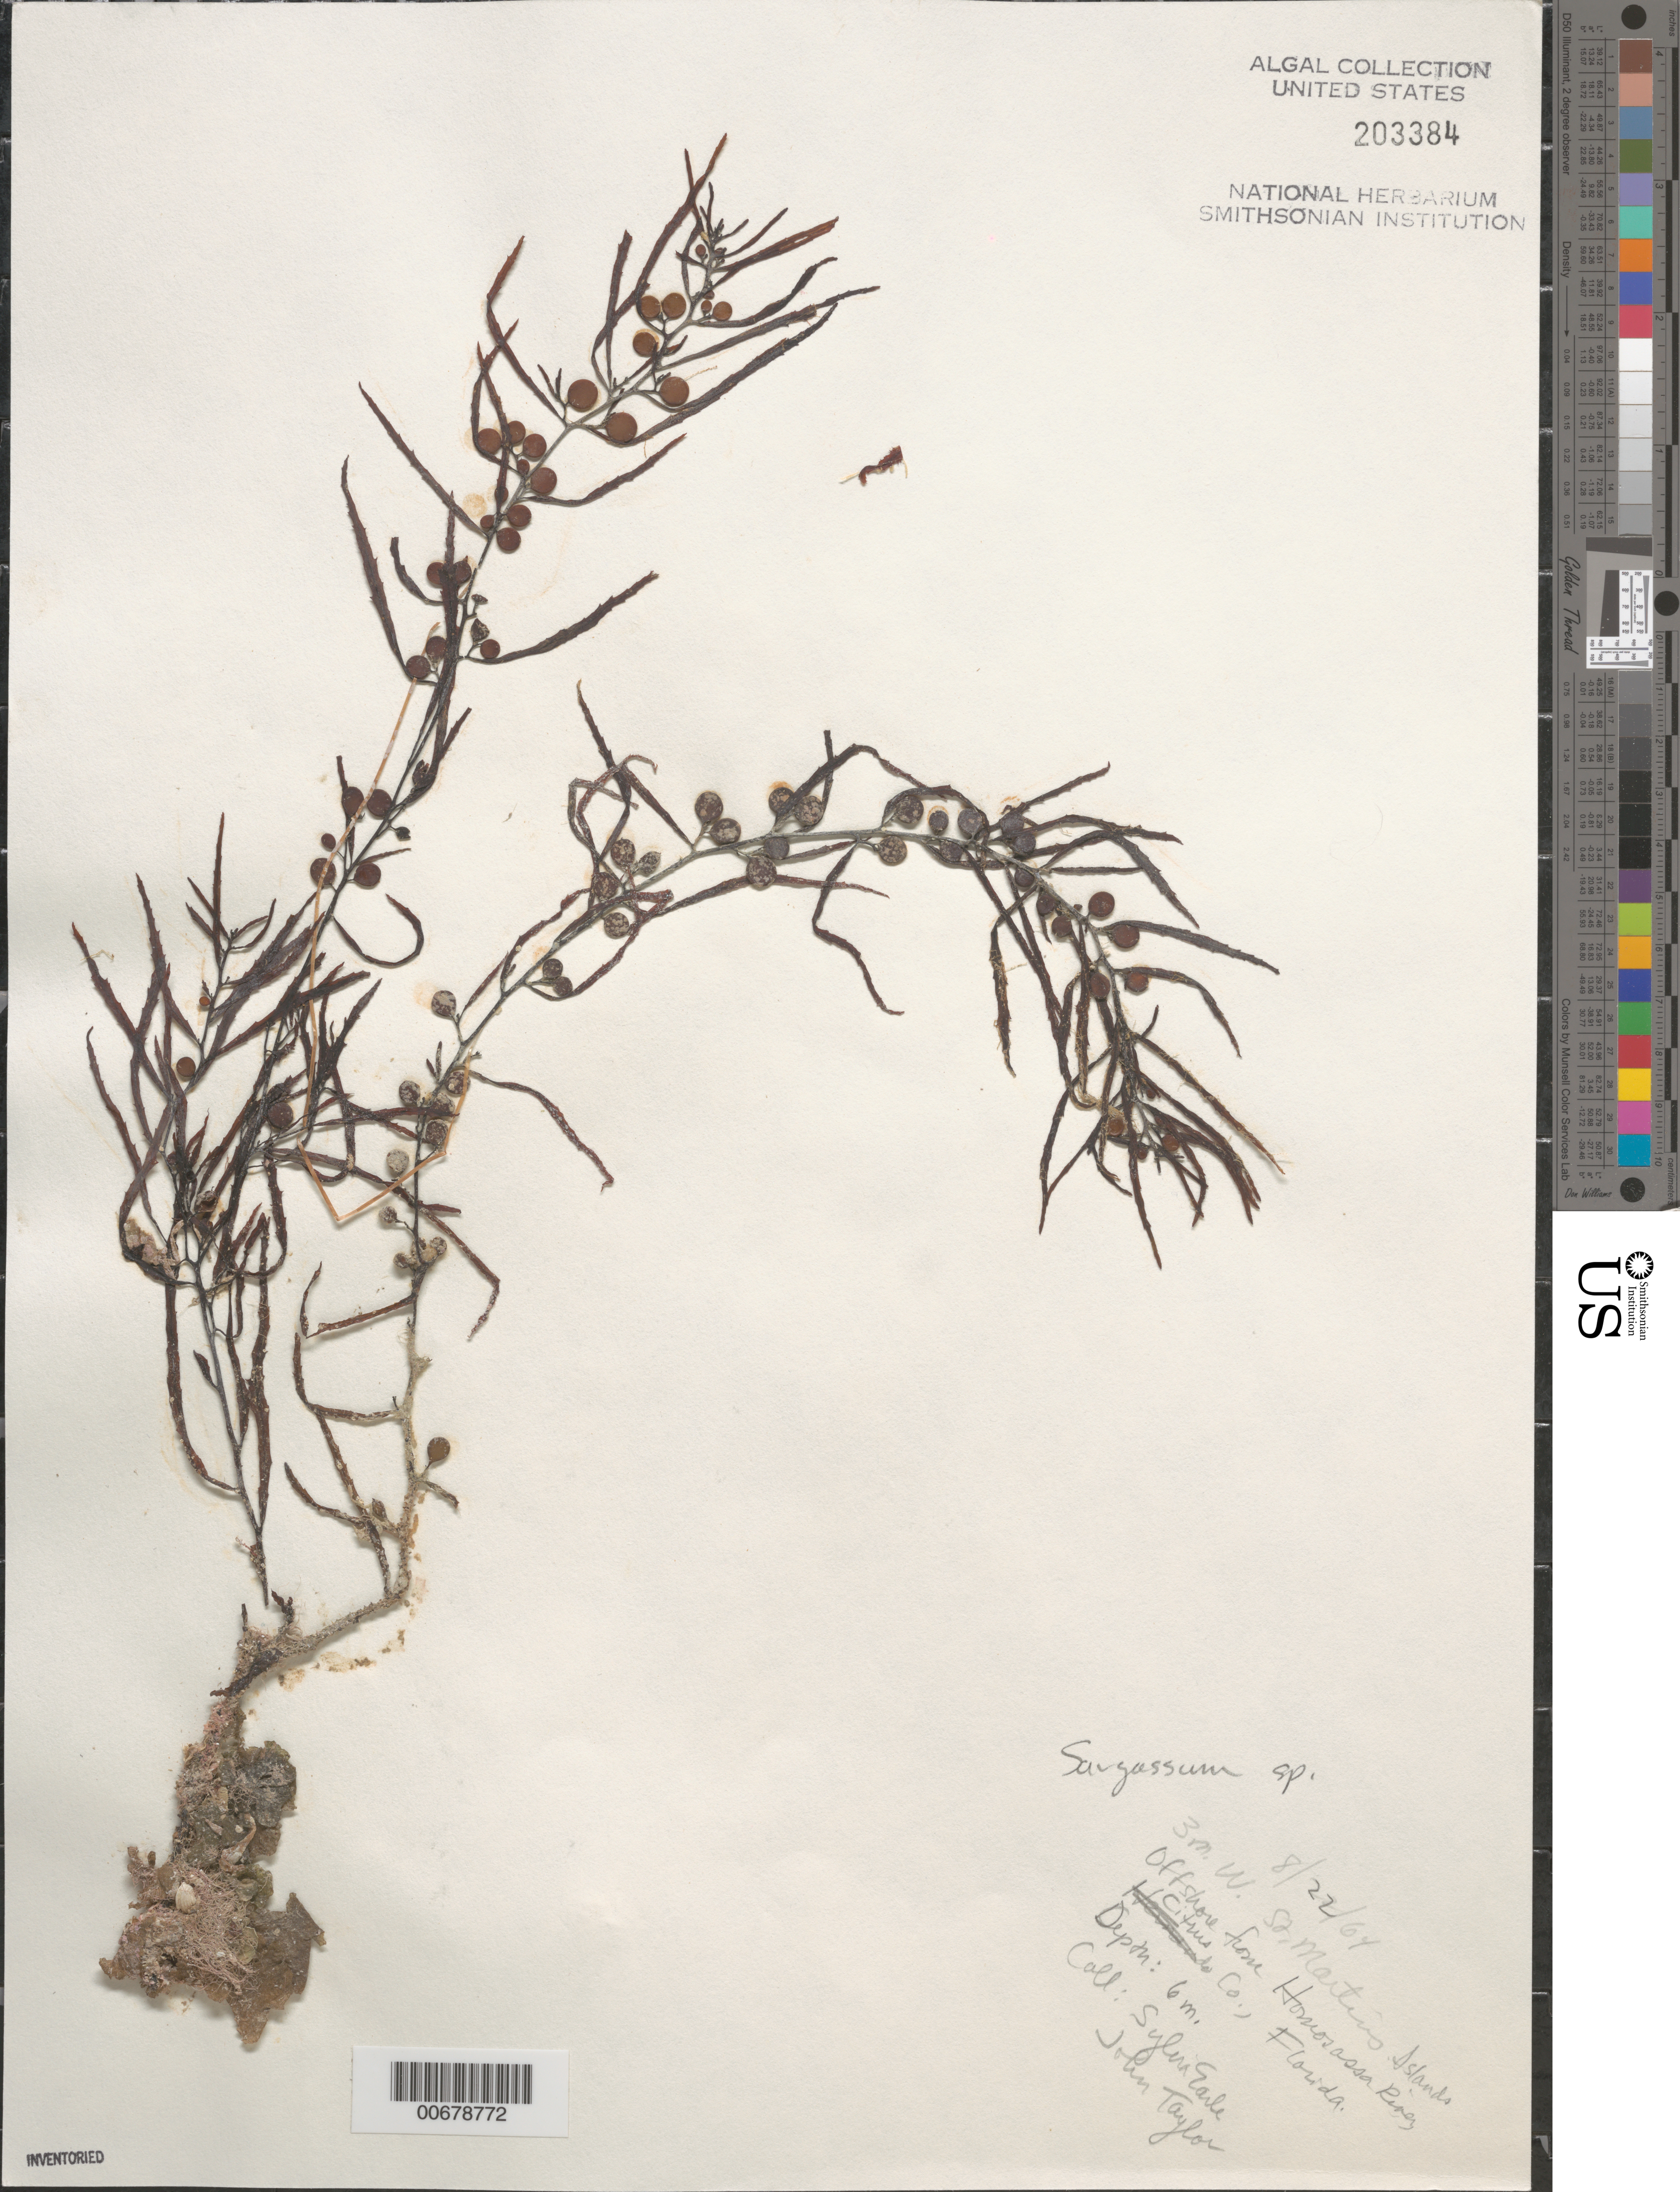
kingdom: Chromista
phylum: Ochrophyta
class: Phaeophyceae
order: Fucales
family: Sargassaceae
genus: Sargassum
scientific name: Sargassum sp.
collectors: J. L. Taylor & S. A. Earle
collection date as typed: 22 Aug 1964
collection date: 1964-08-22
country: United States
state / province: Florida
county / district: Citrus County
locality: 3 miles west of St. Martins Keys, off Homosassa River mouth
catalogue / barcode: US 203384